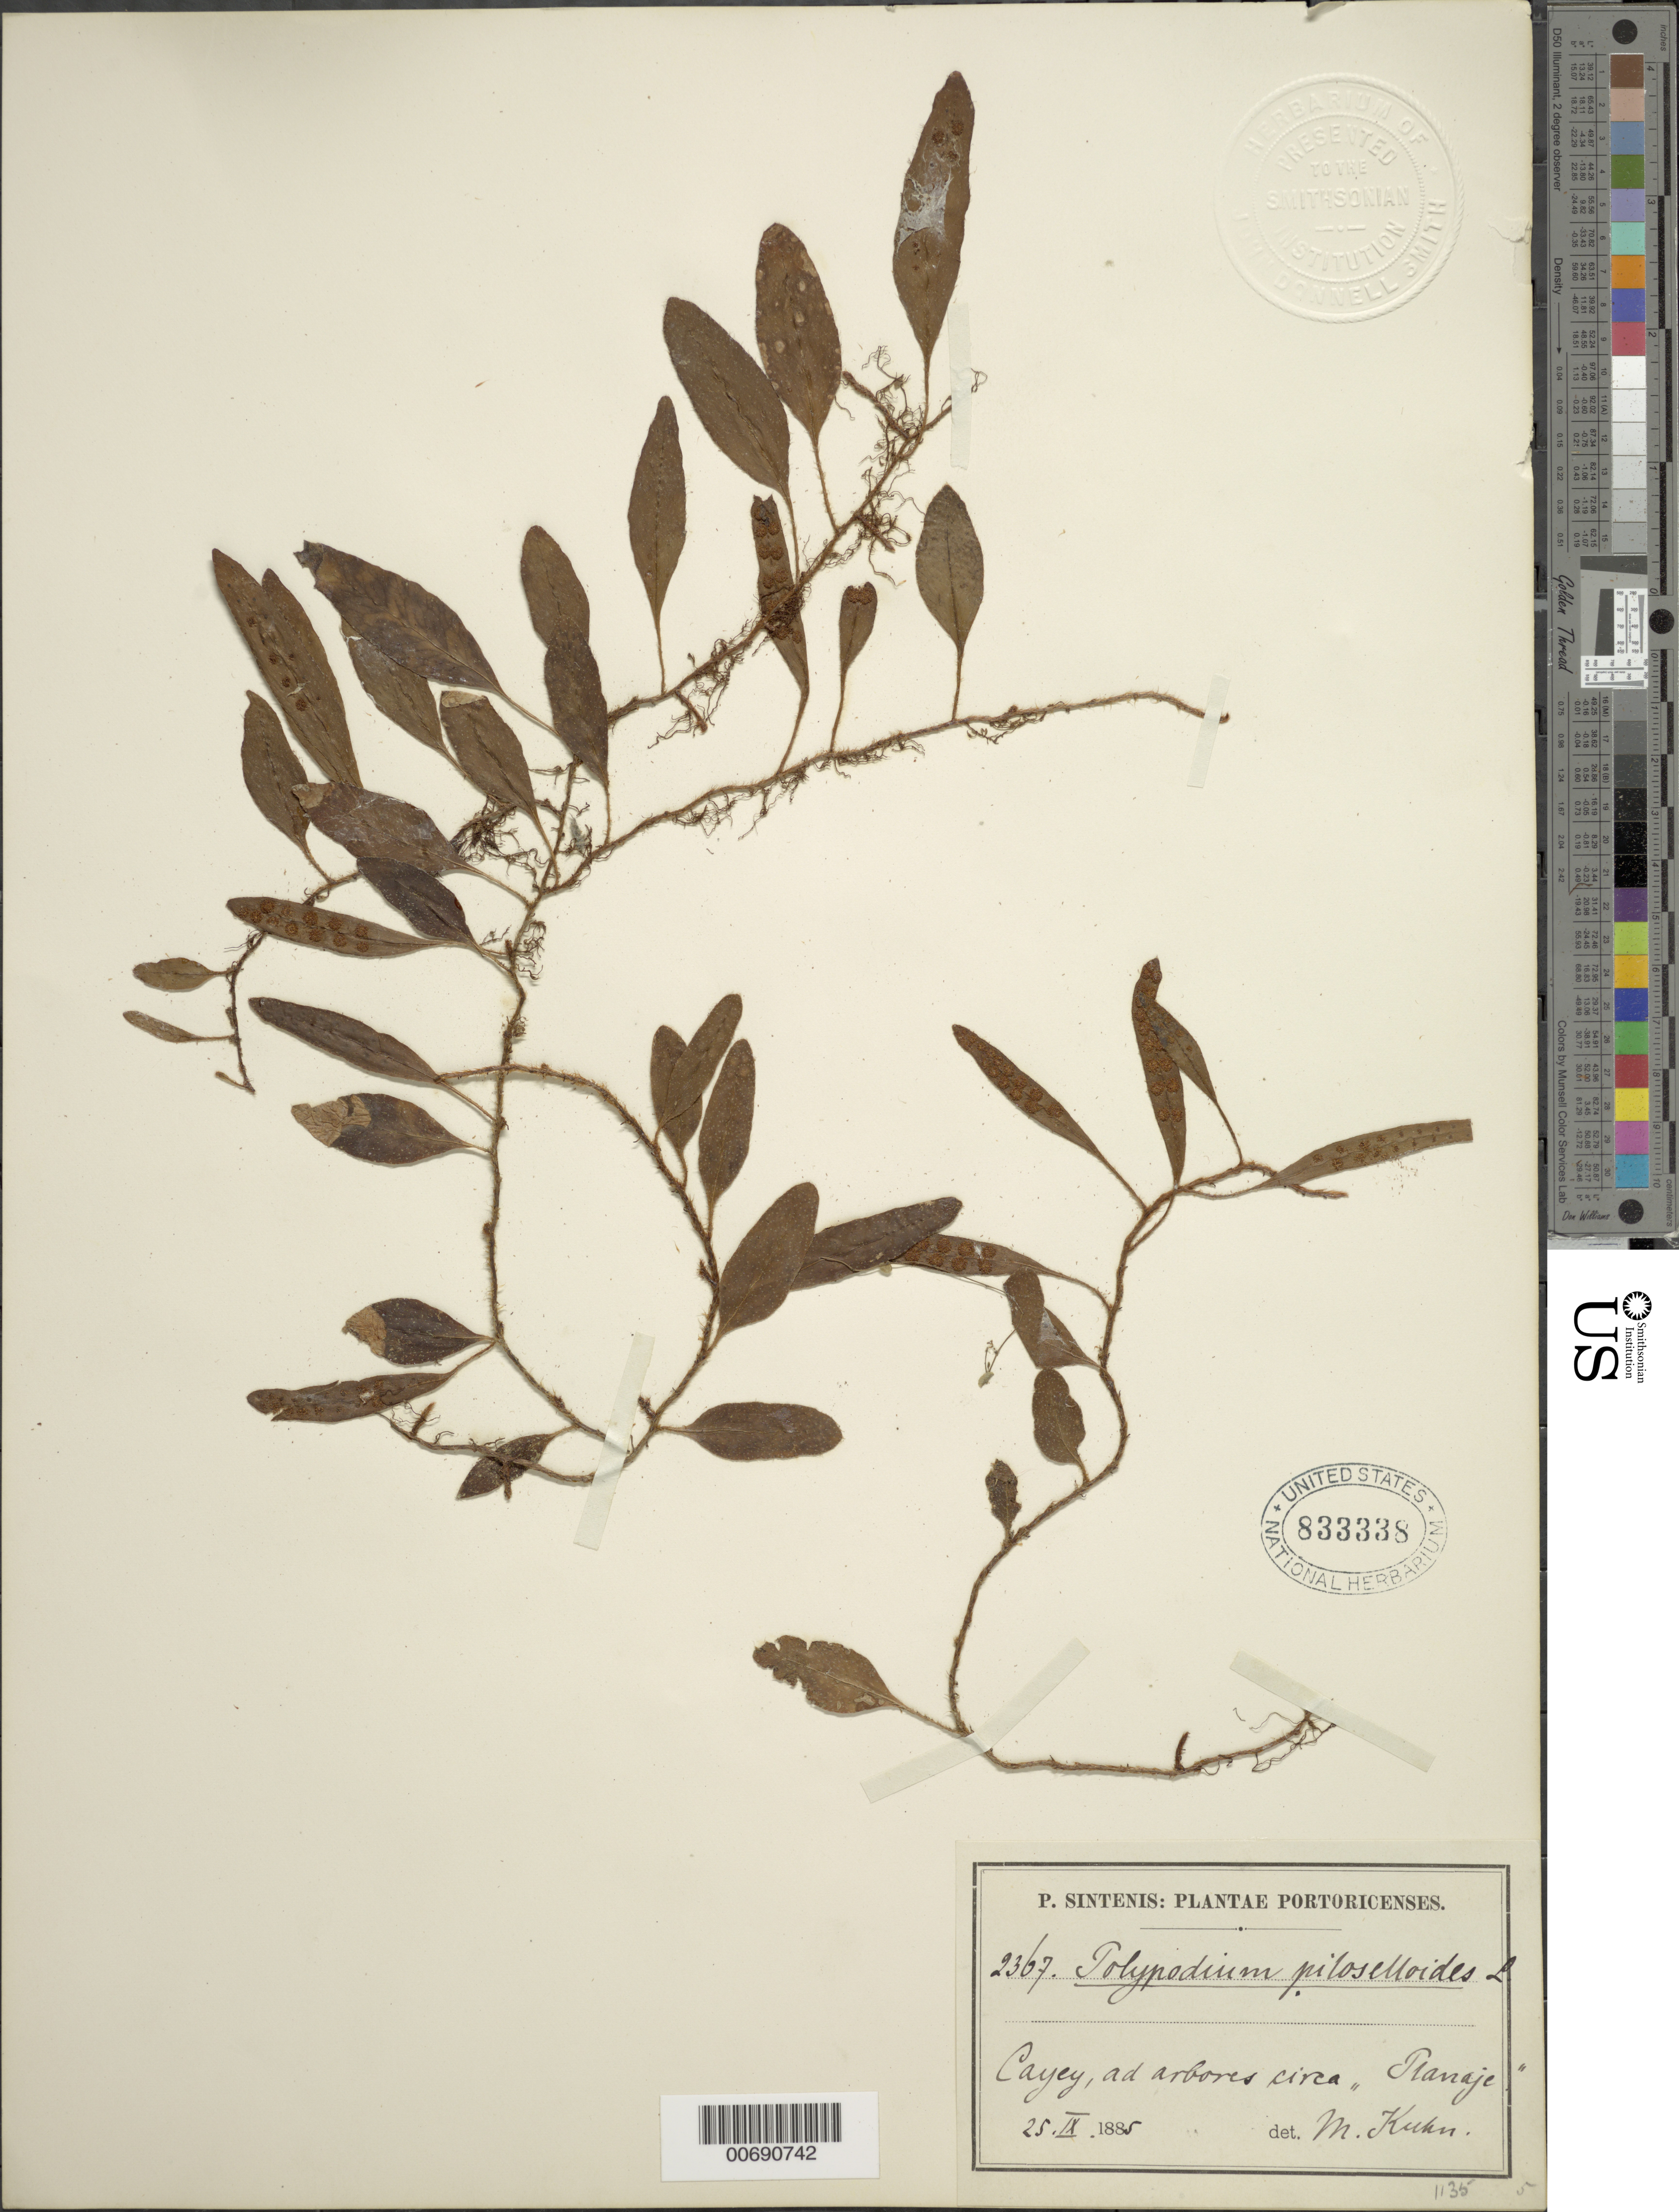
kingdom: Plantae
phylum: Tracheophyta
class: Polypodiopsida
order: Polypodiales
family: Polypodiaceae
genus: Microgramma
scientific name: Microgramma piloselloides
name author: (L.) Copel.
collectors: P. Sintenis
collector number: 2367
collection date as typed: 25 Sep 1885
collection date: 1885-09-25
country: Puerto Rico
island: Greater Antilles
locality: Cayey, ad arbores circa Ranaje.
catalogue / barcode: US 833338